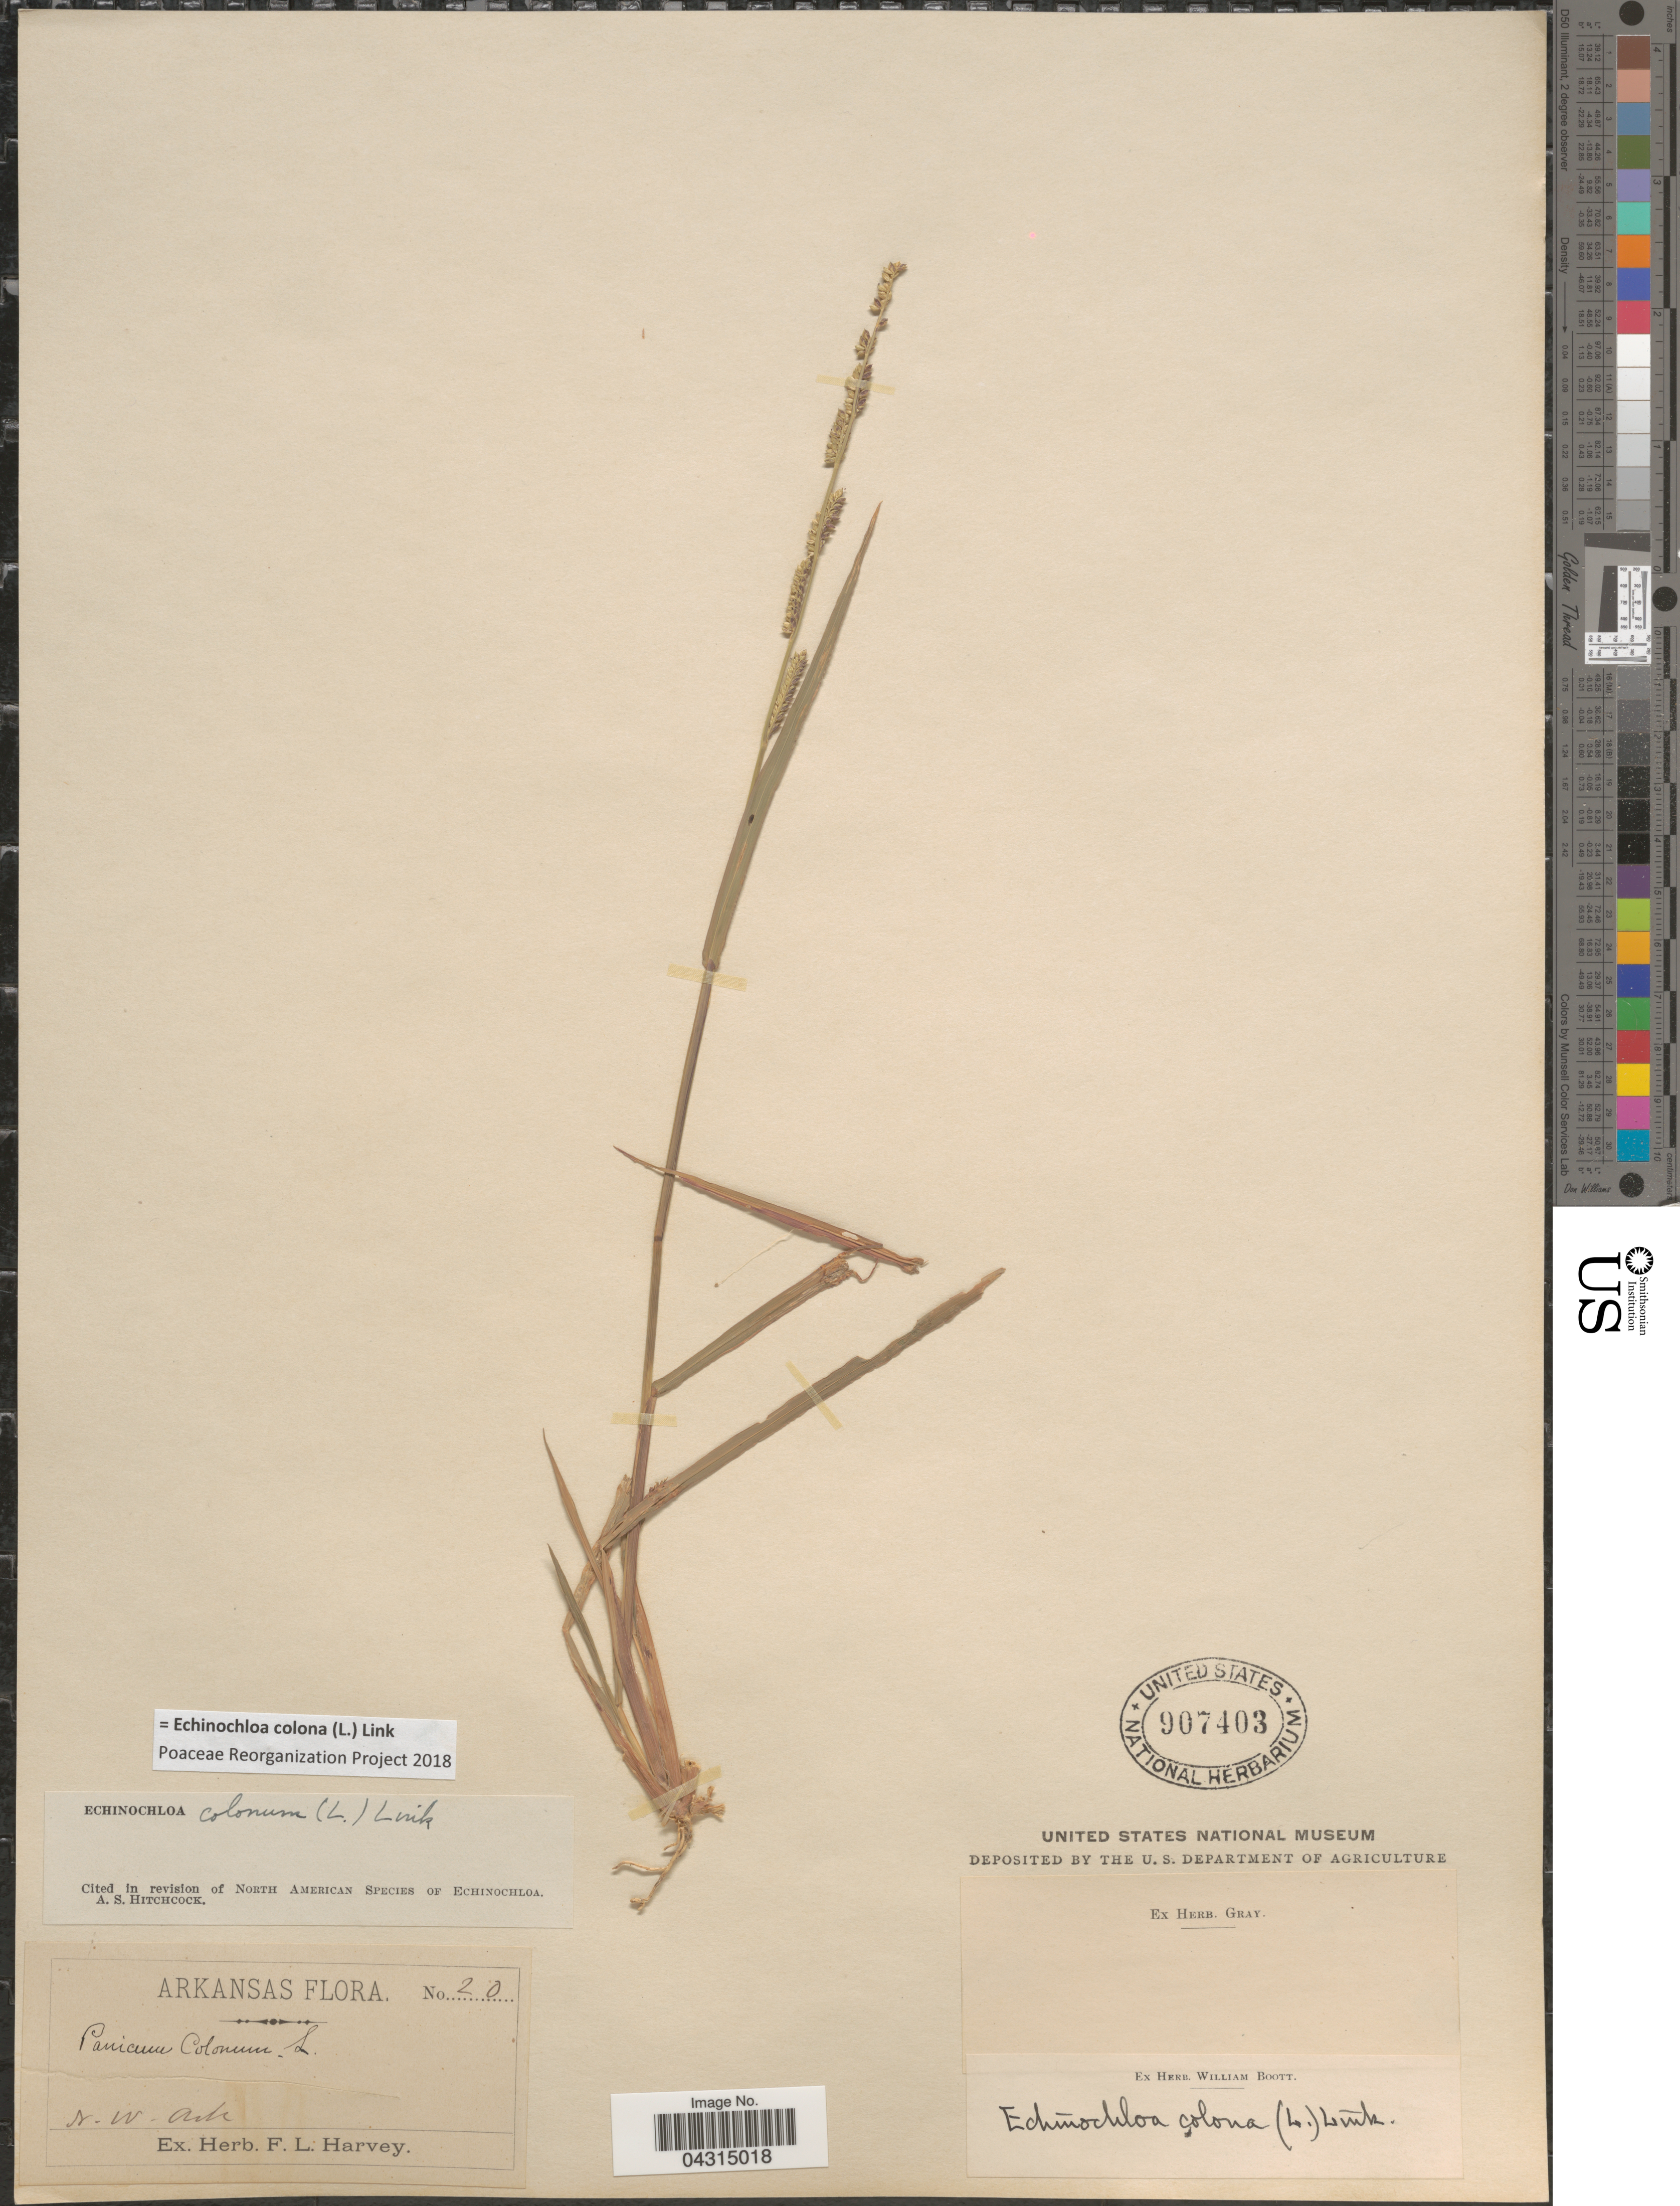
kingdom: Plantae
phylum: Tracheophyta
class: Liliopsida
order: Poales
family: Poaceae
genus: Echinochloa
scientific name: Echinochloa colona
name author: (L.) Link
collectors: ex herb. F. L. Harvey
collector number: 20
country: United States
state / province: Arkansas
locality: N. W. Ark.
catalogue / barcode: US 907403